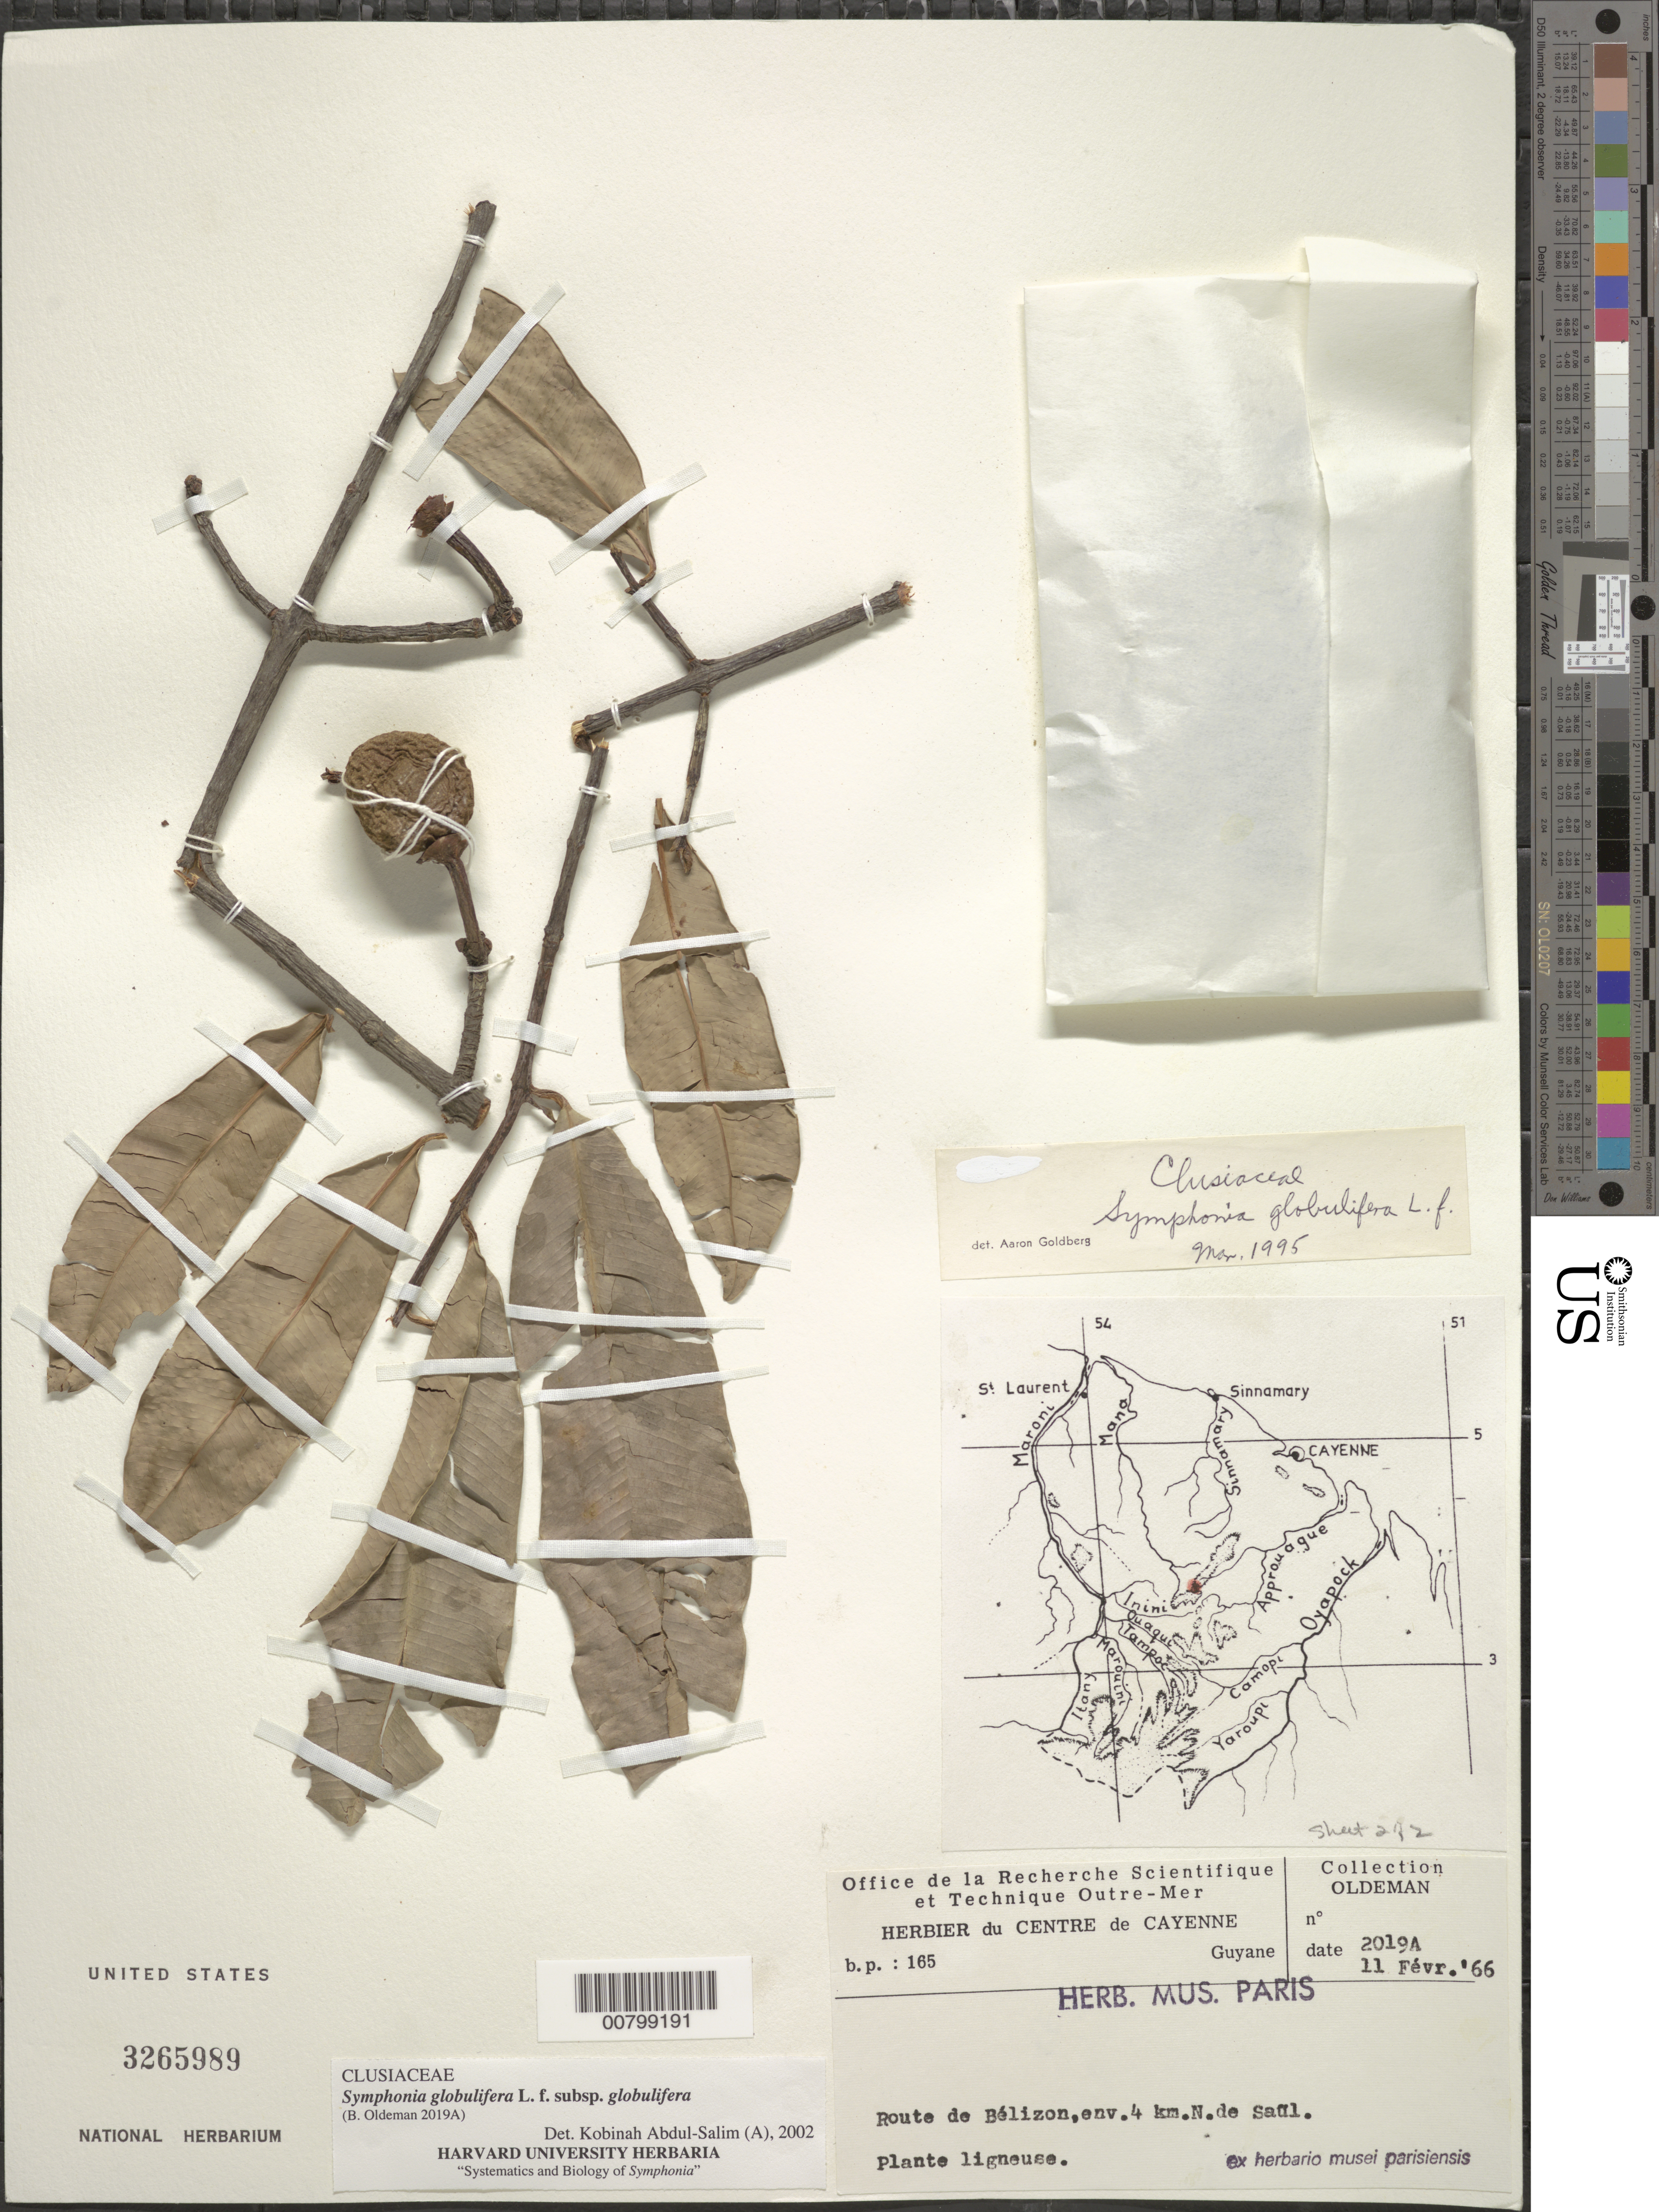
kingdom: Plantae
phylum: Tracheophyta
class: Magnoliopsida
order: Malpighiales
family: Clusiaceae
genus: Symphonia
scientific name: Symphonia globulifera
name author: L. f.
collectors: -- Oldeman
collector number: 2019A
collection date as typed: Transcribed d/m/y: 11/2/66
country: Guyana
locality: Route de Bélizon, env. 4 km. N. de Saül.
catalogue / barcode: US 3265989